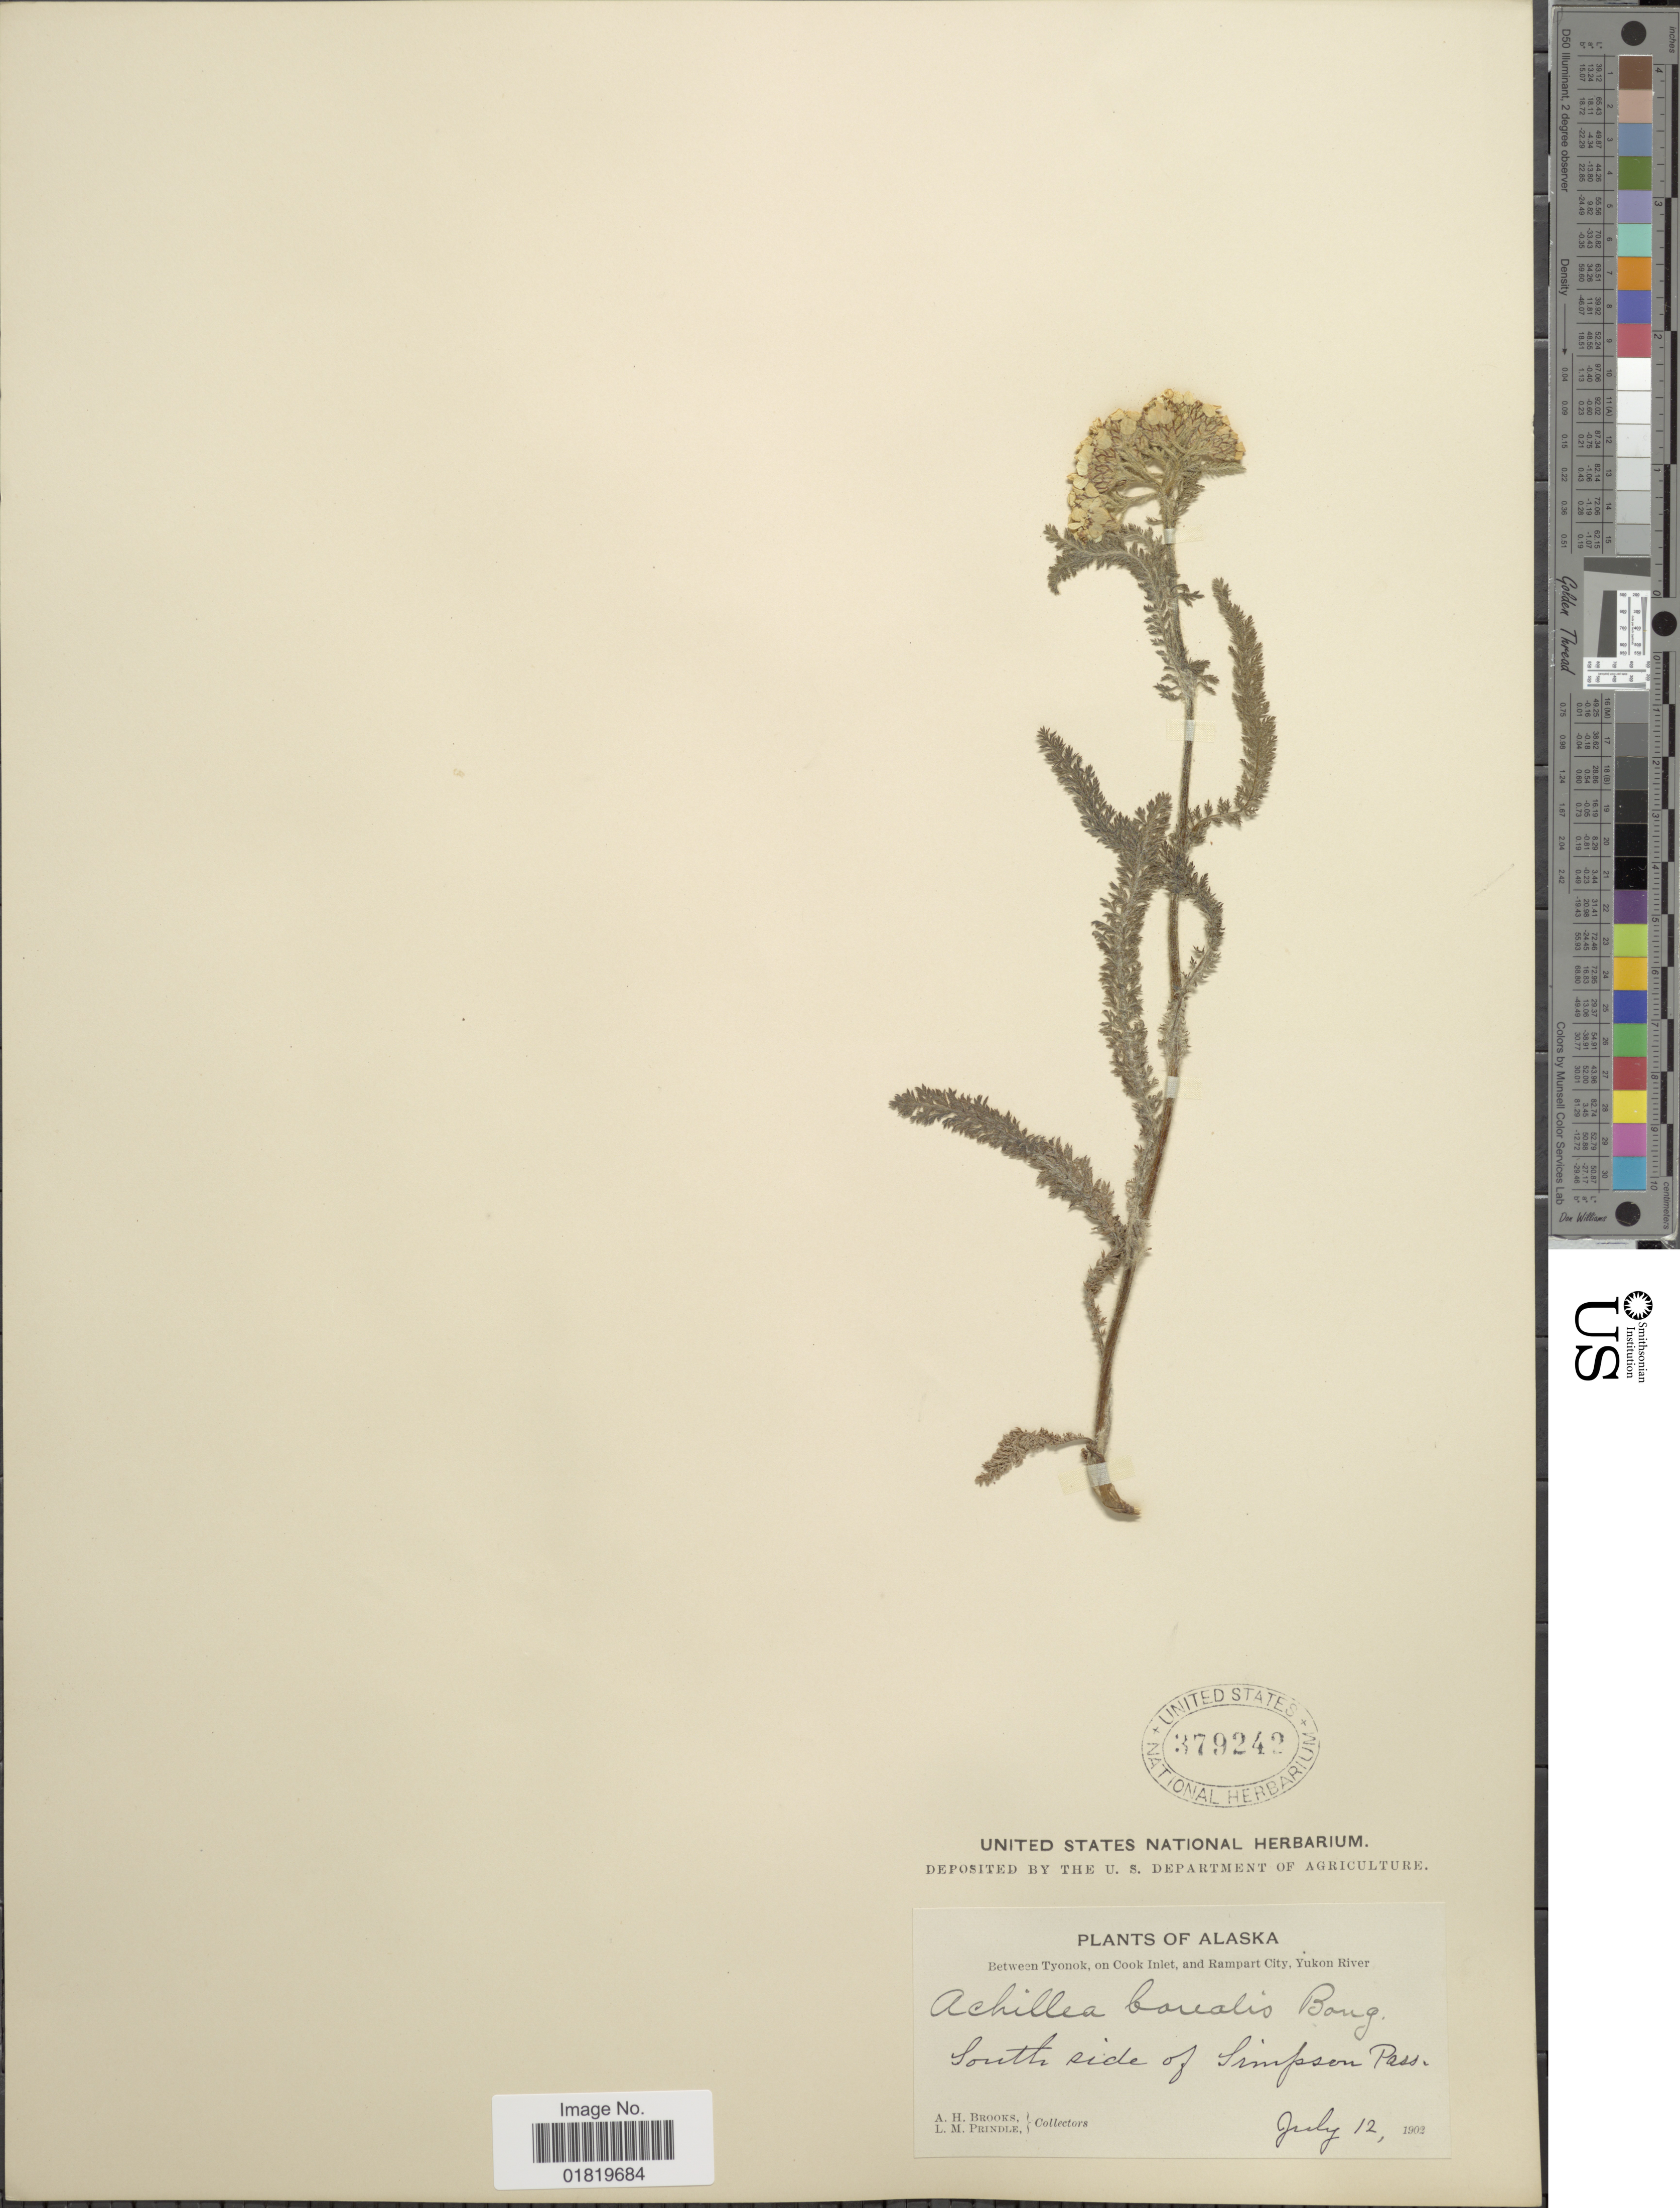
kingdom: Plantae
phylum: Tracheophyta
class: Magnoliopsida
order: Asterales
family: Asteraceae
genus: Achillea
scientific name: Achillea borealis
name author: Bong.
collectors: A. Brooks & L. Prindle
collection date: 1902-07-12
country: United States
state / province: Alaska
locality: South side of Simpson Pass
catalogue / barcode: US 379242